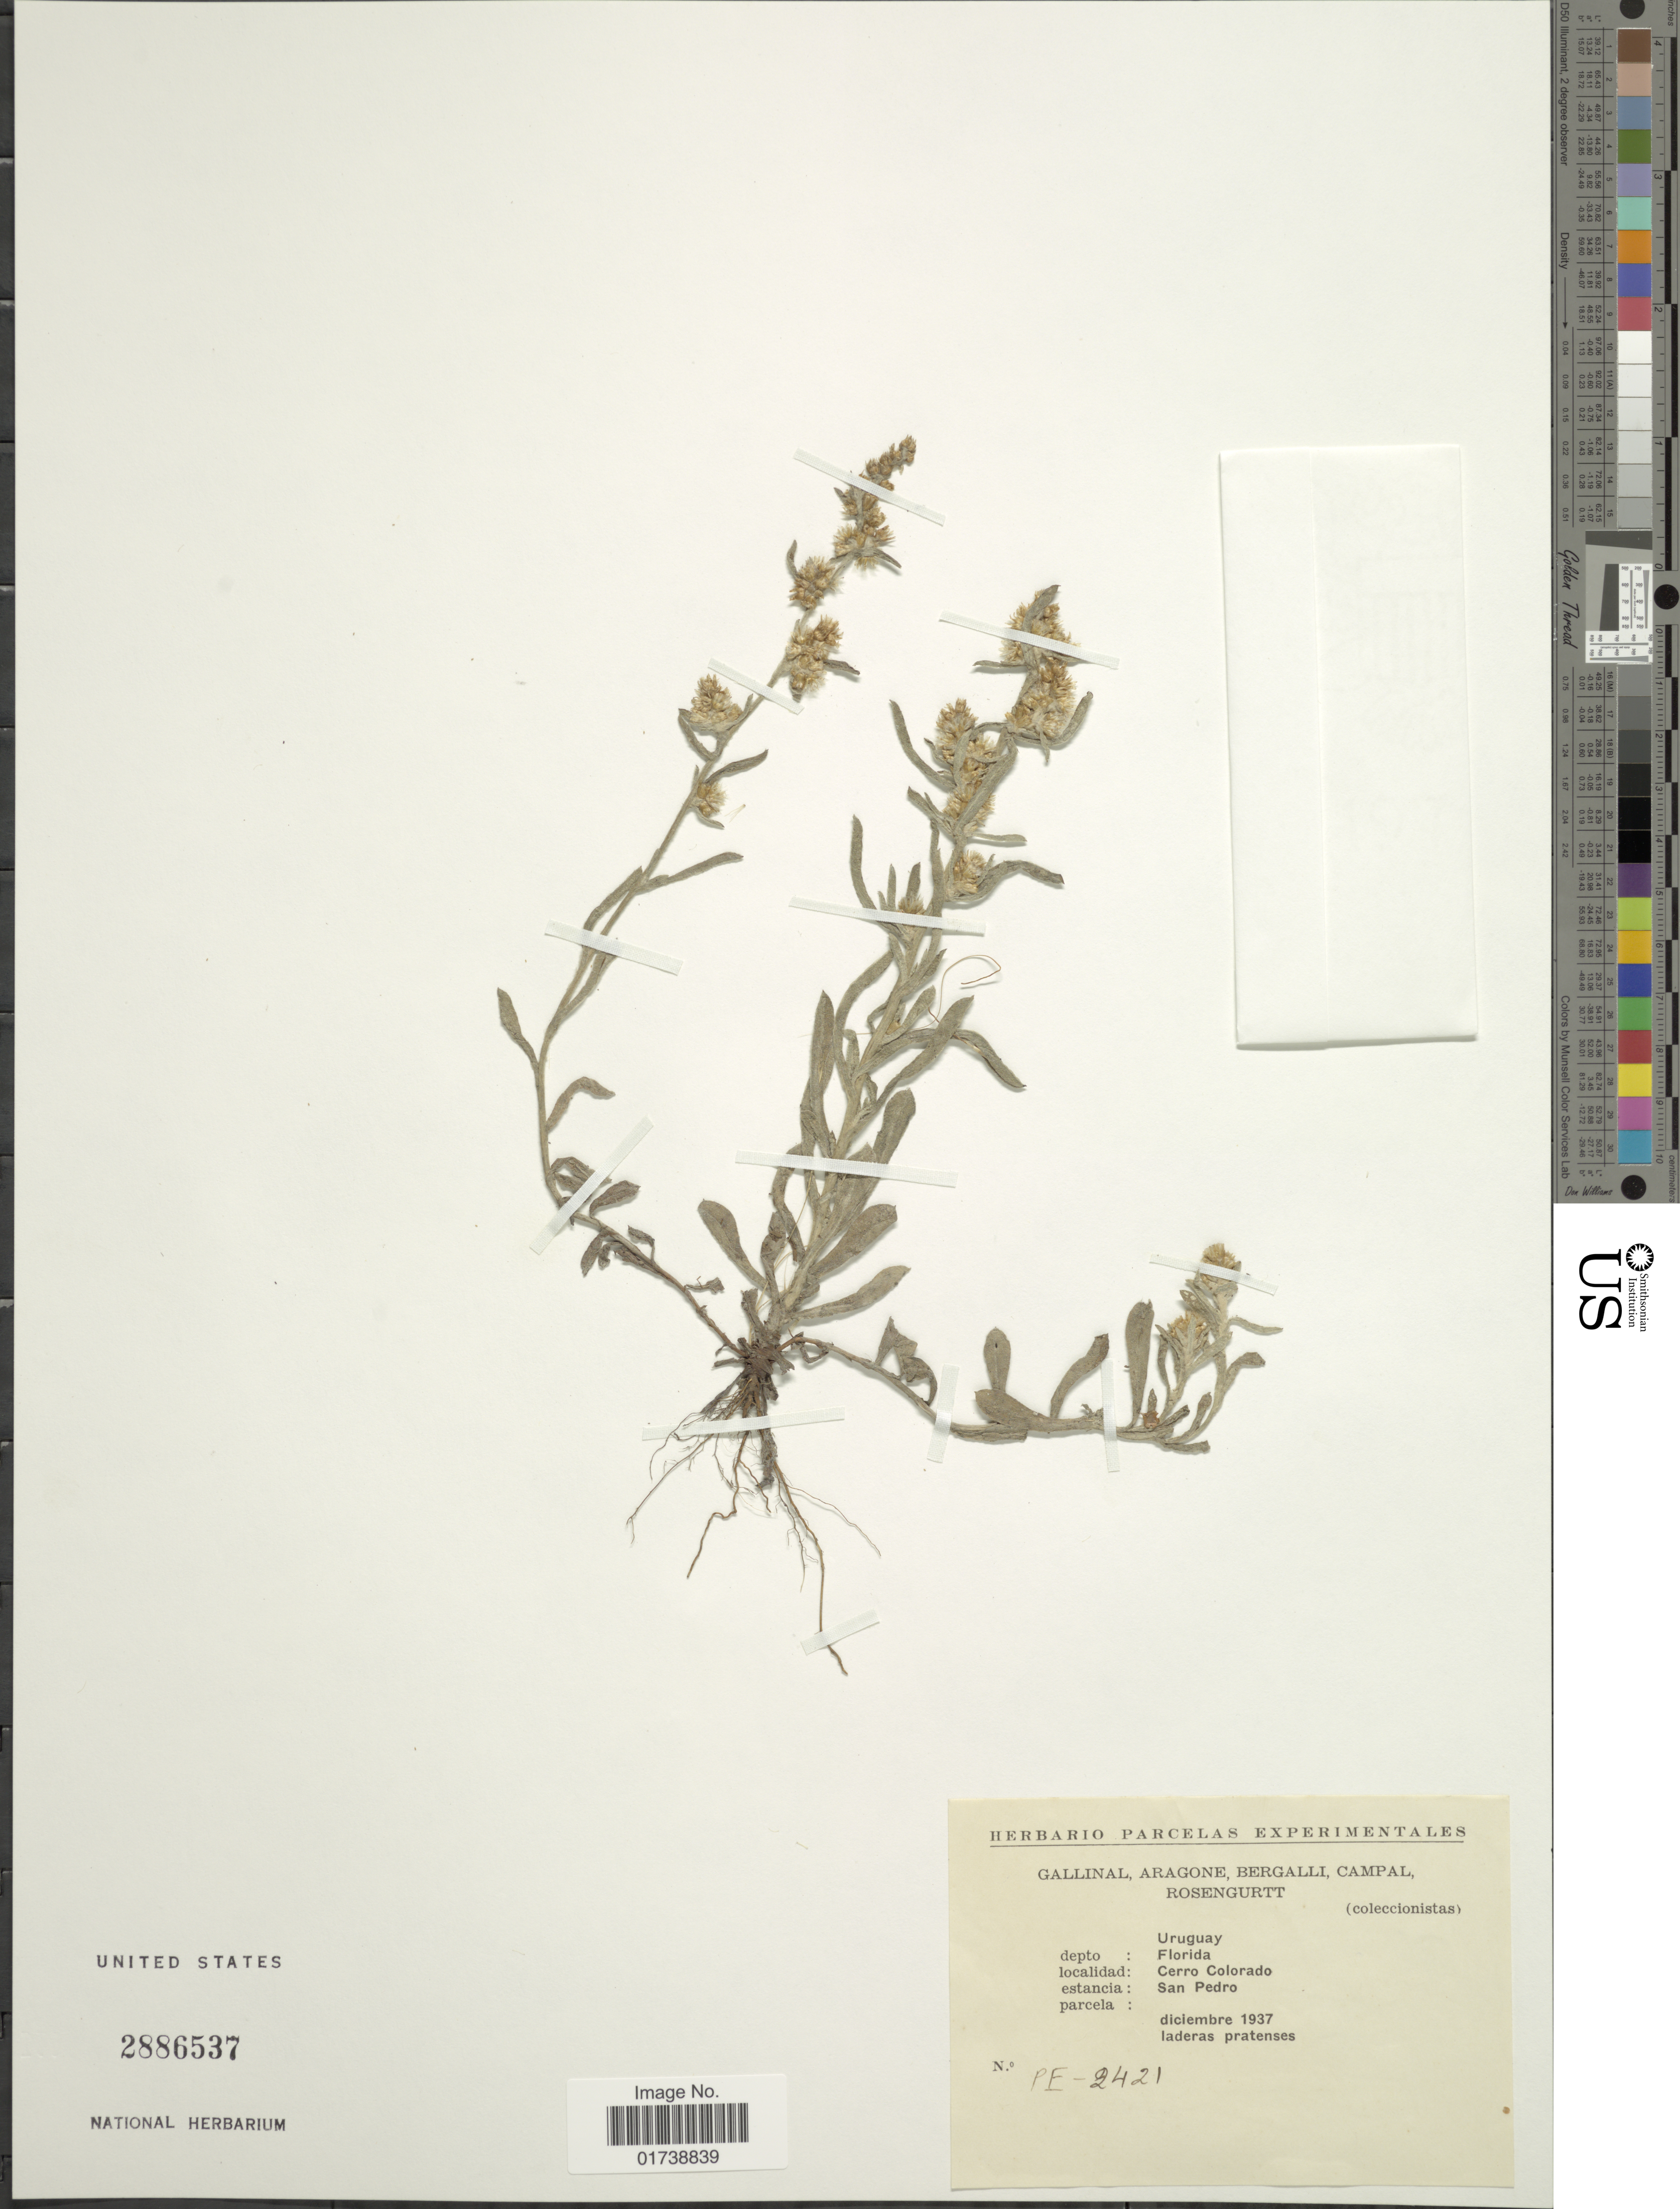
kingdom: Plantae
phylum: Tracheophyta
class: Magnoliopsida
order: Asterales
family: Asteraceae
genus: Gamochaeta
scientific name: Gamochaeta sp.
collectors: -. Gallinal, -- Aragone, -- Bergalli, -- Campal & Rosengurtt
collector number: PE-2421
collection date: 1937-12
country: Uruguay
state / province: Florida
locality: Cerro Colorado, Estancia San Pedro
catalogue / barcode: US 2886537